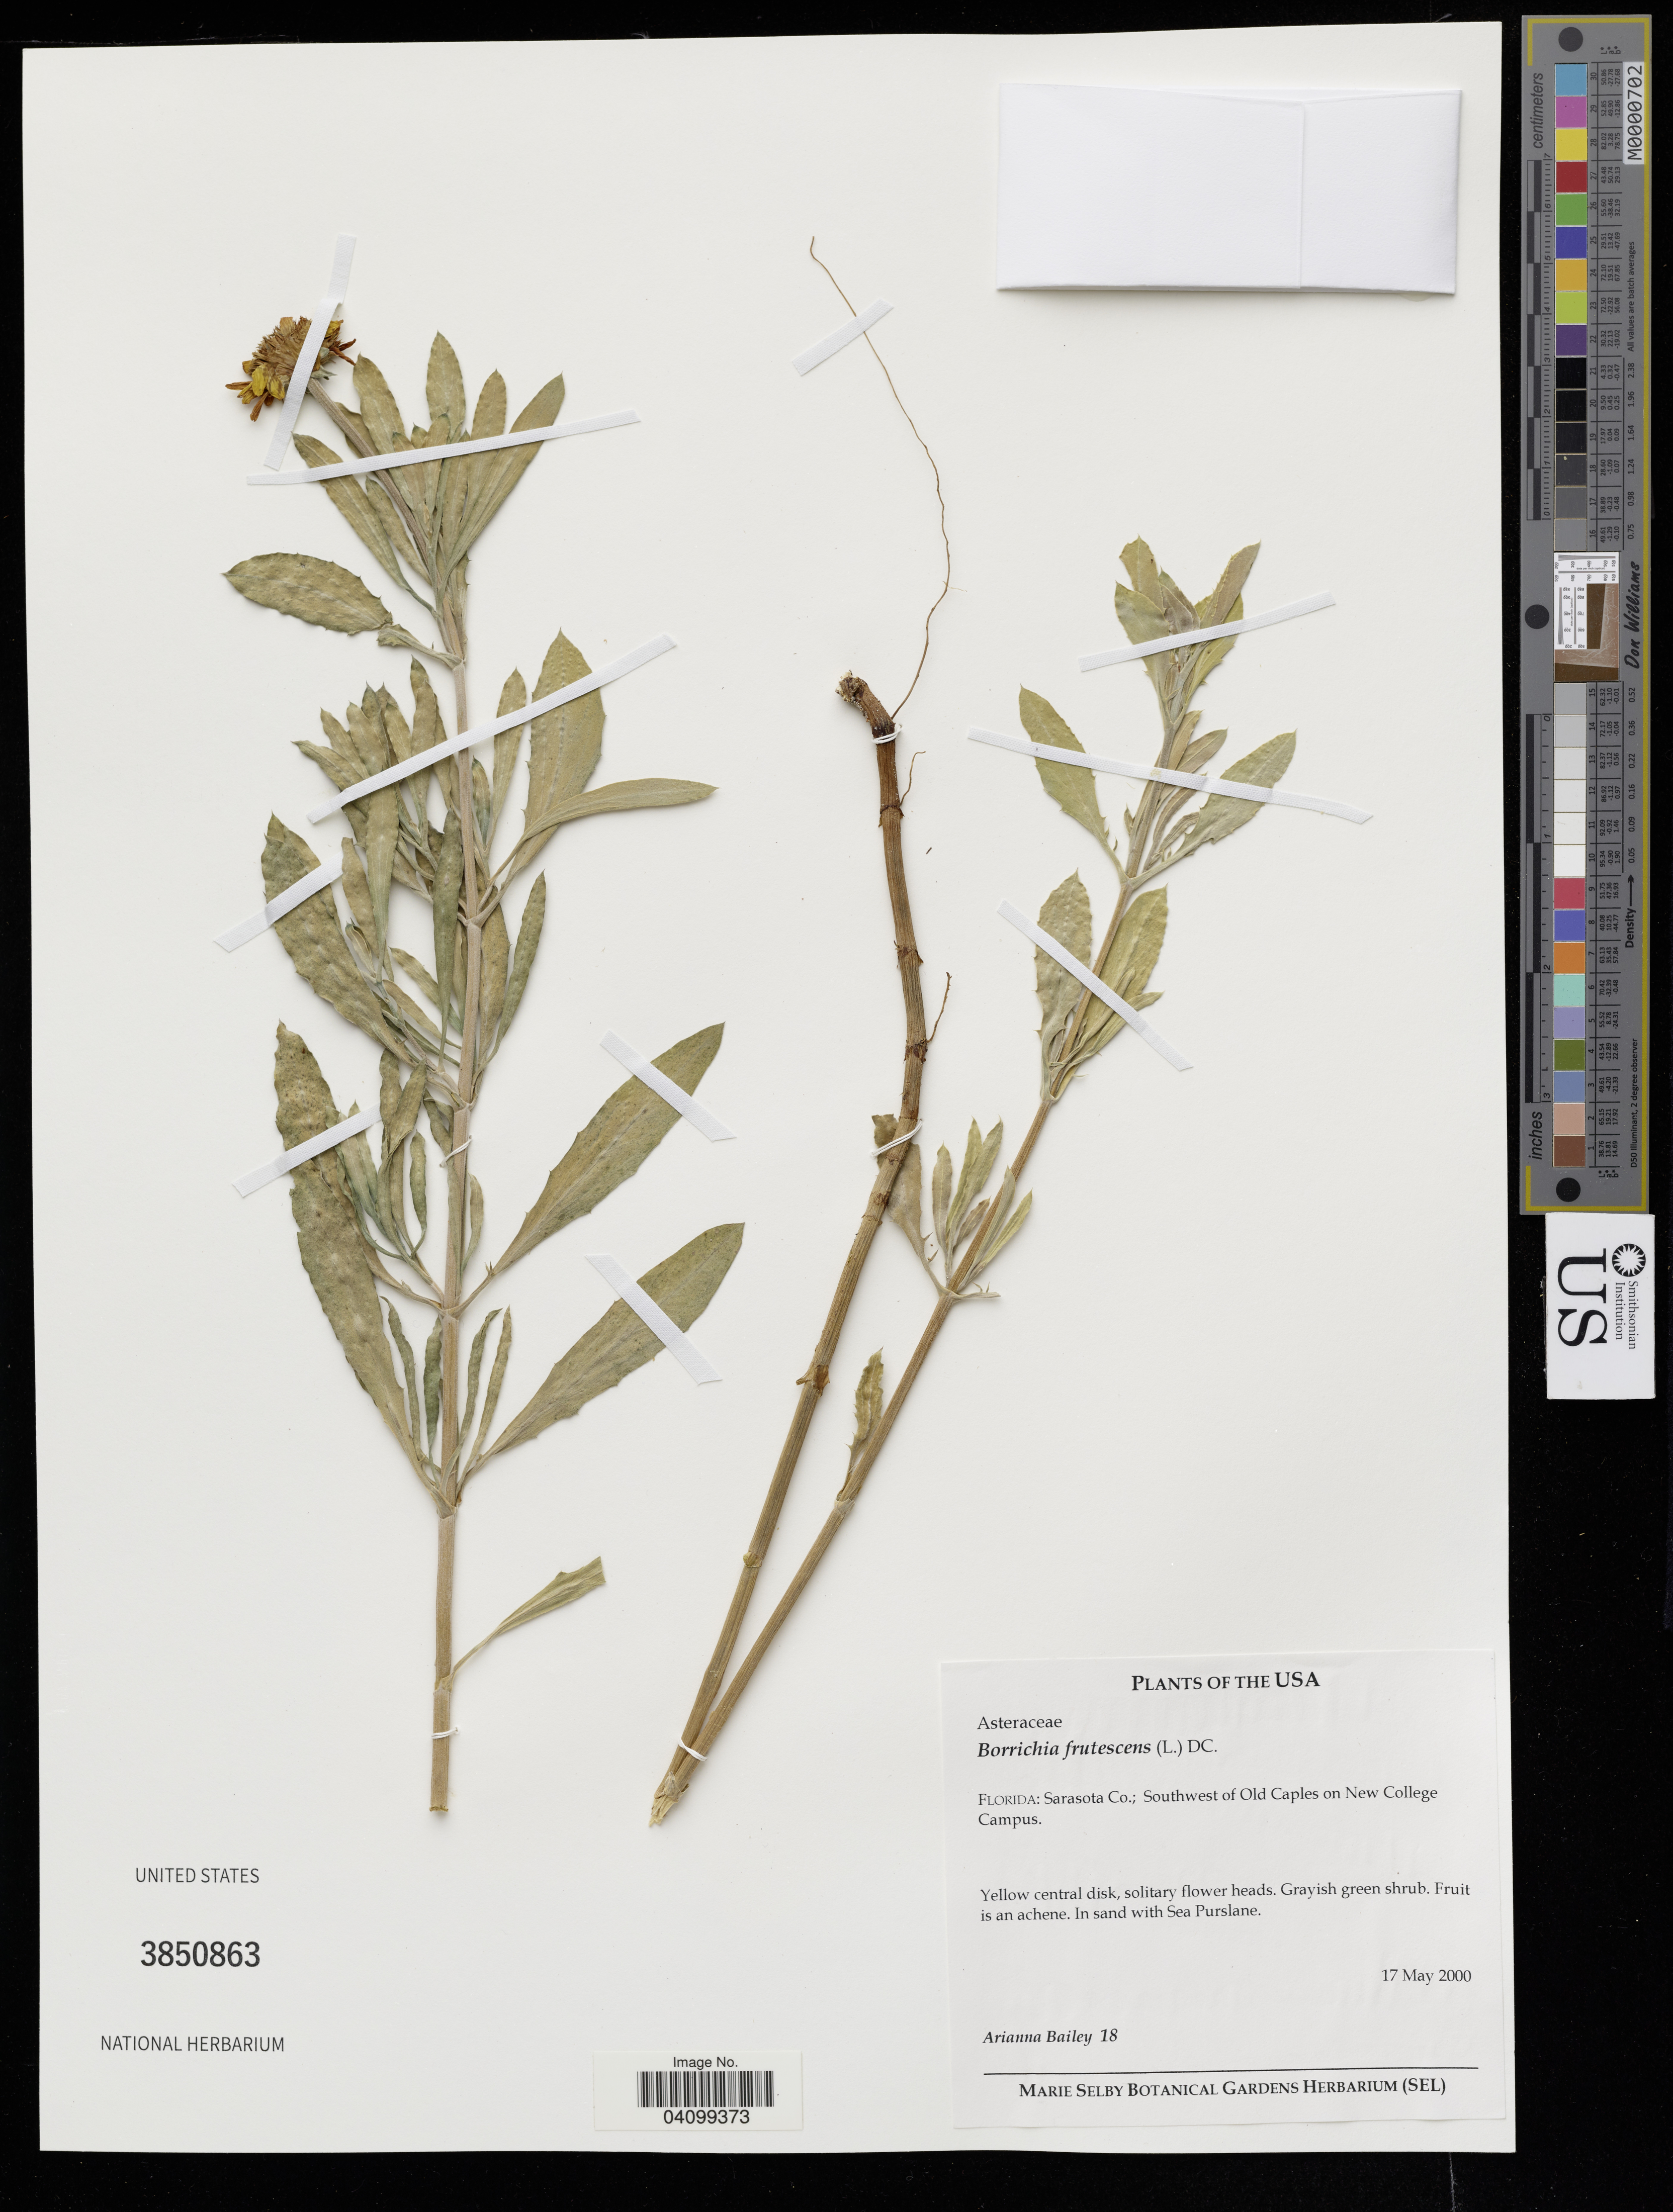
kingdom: Plantae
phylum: Tracheophyta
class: Magnoliopsida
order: Asterales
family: Asteraceae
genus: Borrichia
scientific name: Borrichia frutescens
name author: (L.) DC.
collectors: A. Bailey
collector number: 18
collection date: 2000-05-17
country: United States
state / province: Florida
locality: Sarasota Co.; Southwest of Old Caples on New College Campus.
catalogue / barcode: US 3850863